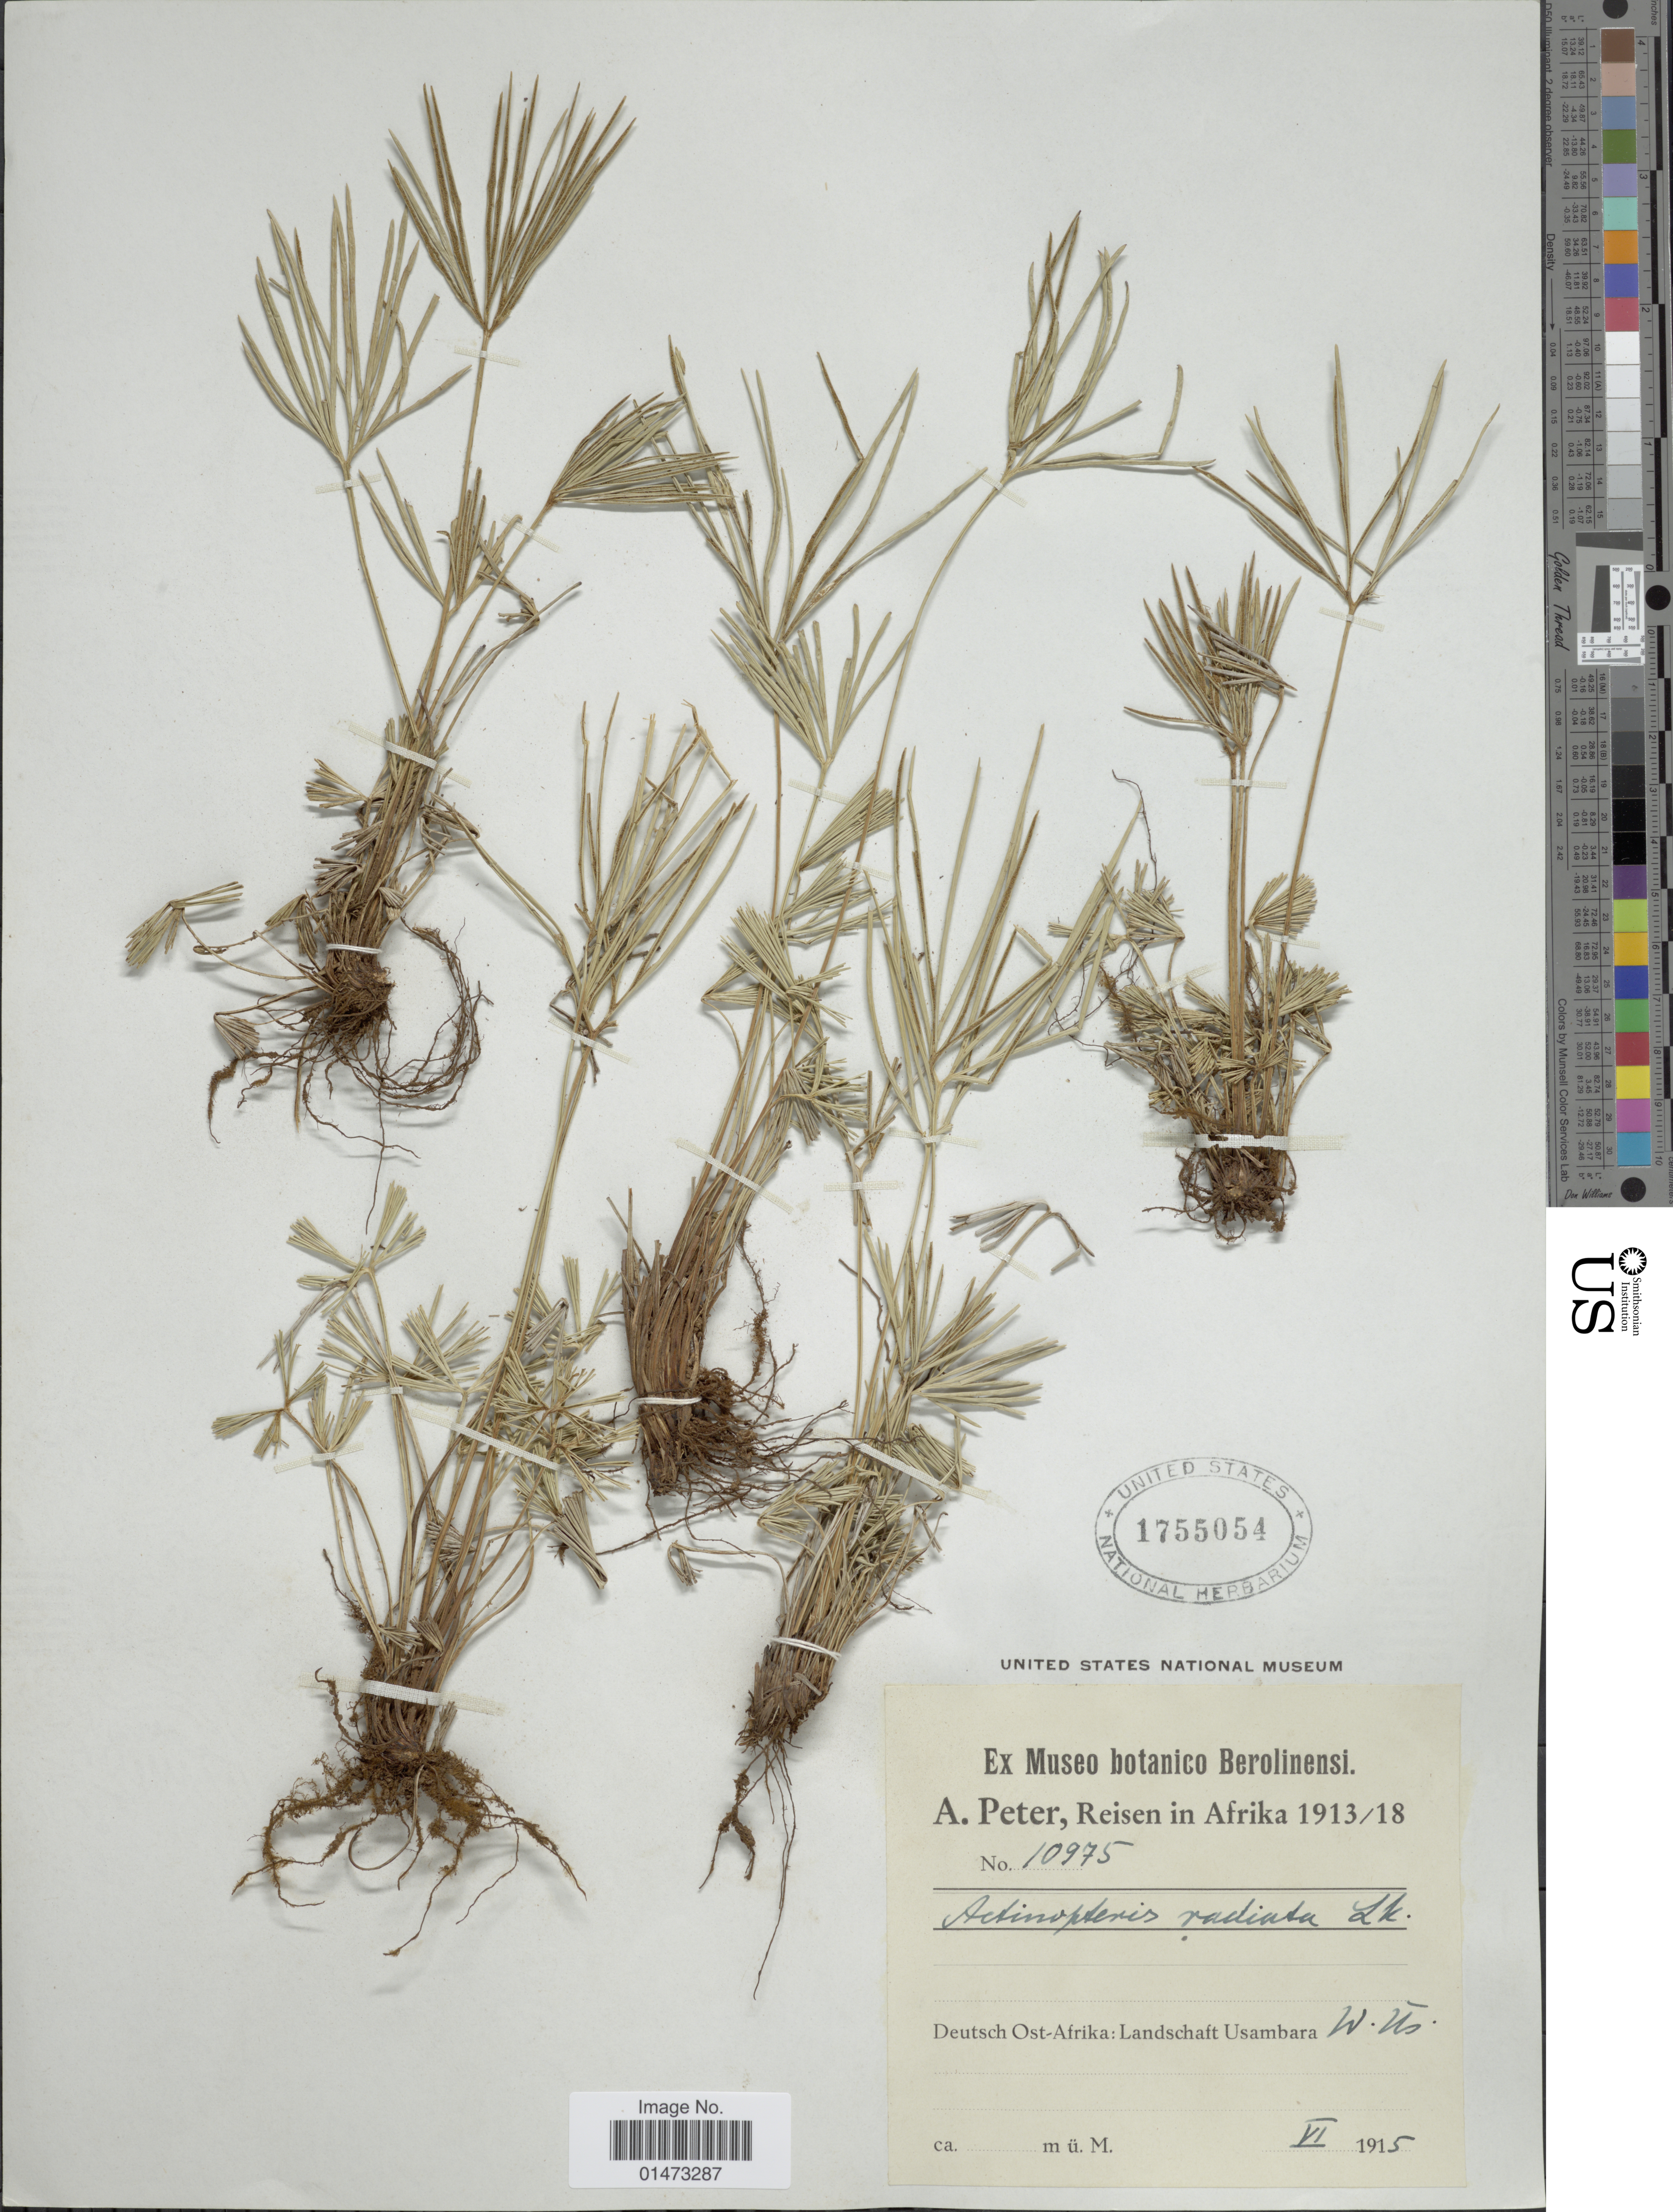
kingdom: Plantae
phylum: Tracheophyta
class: Polypodiopsida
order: Polypodiales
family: Pteridaceae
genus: Actiniopteris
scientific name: Actiniopteris semiflabellata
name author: Pic. Serm.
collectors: A. Peter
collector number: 10975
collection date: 1915-06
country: Tanzania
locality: Deutsch Ost-Afrika: Landschaft Usambara W. Us.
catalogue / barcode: US 1755054